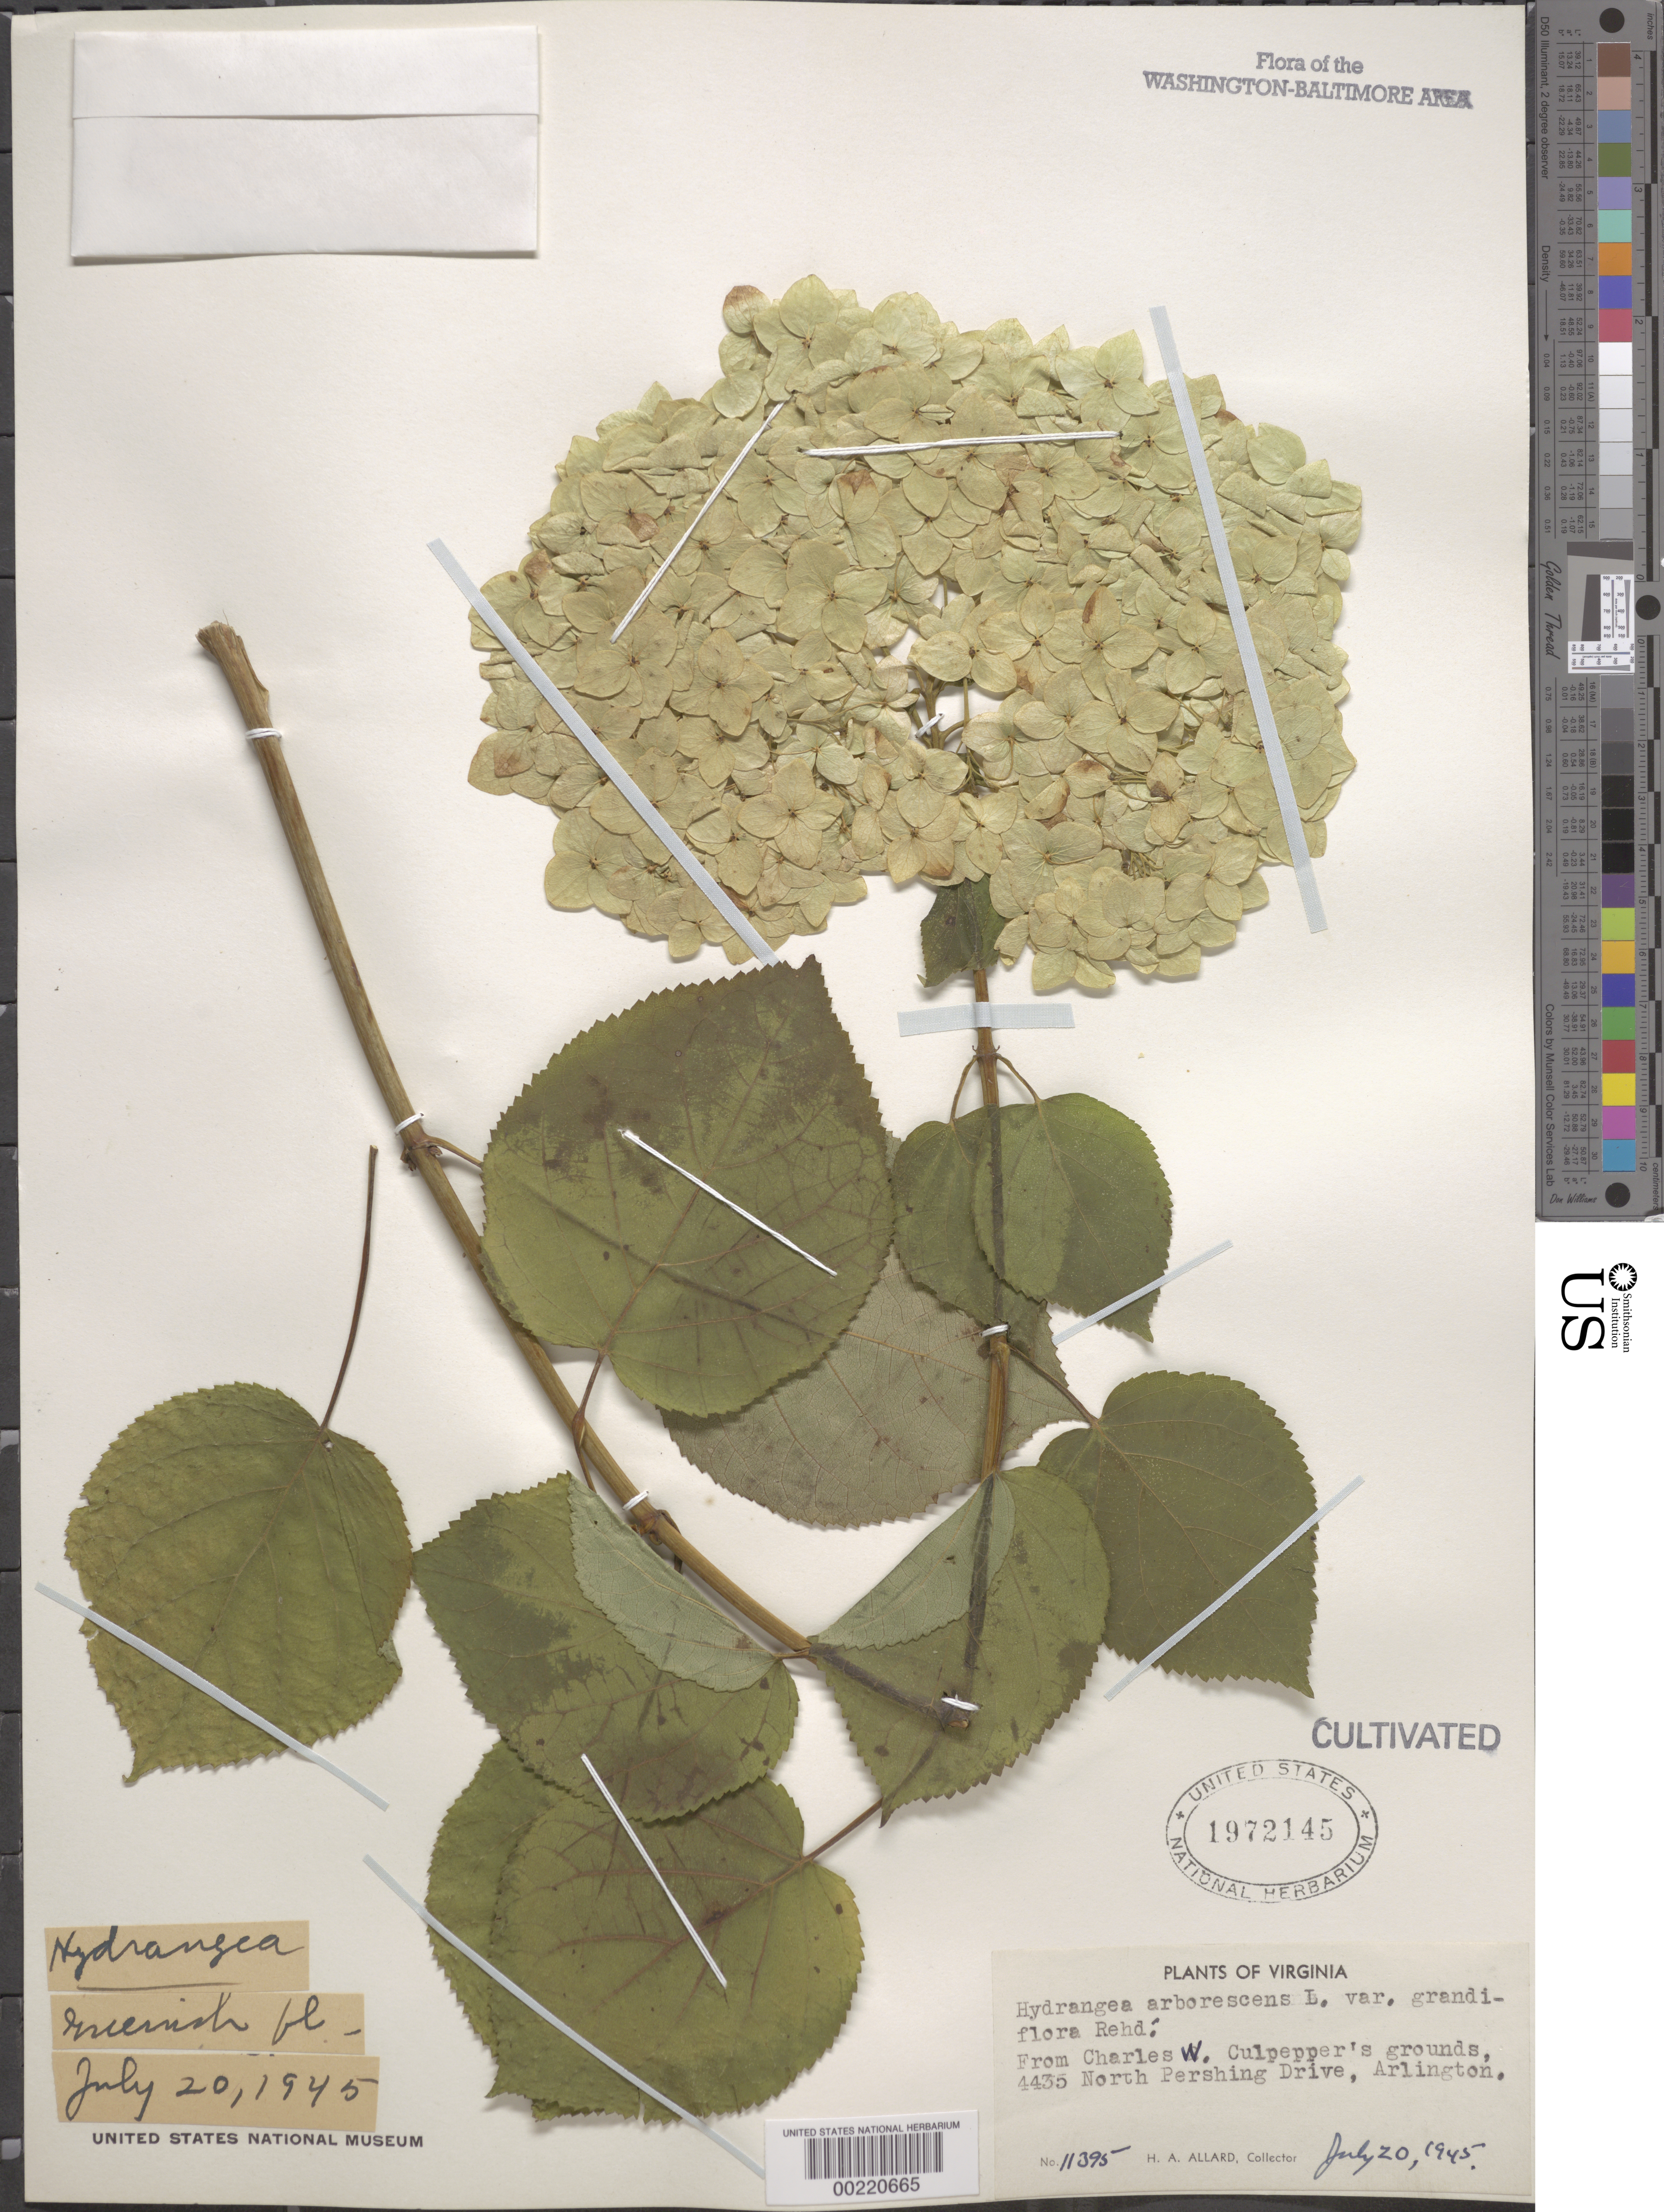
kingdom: Plantae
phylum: Tracheophyta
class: Magnoliopsida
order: Cornales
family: Hydrangeaceae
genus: Hydrangea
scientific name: Hydrangea arborescens var. grandiflora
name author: Rehder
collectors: H. A. Allard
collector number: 11395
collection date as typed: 20 Jul 1945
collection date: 1945-07-20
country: United States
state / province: Virginia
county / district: Arlington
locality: Arlington, 4435 North Pershing Drive, C.W. Culpepper's grounds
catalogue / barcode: US 1972145